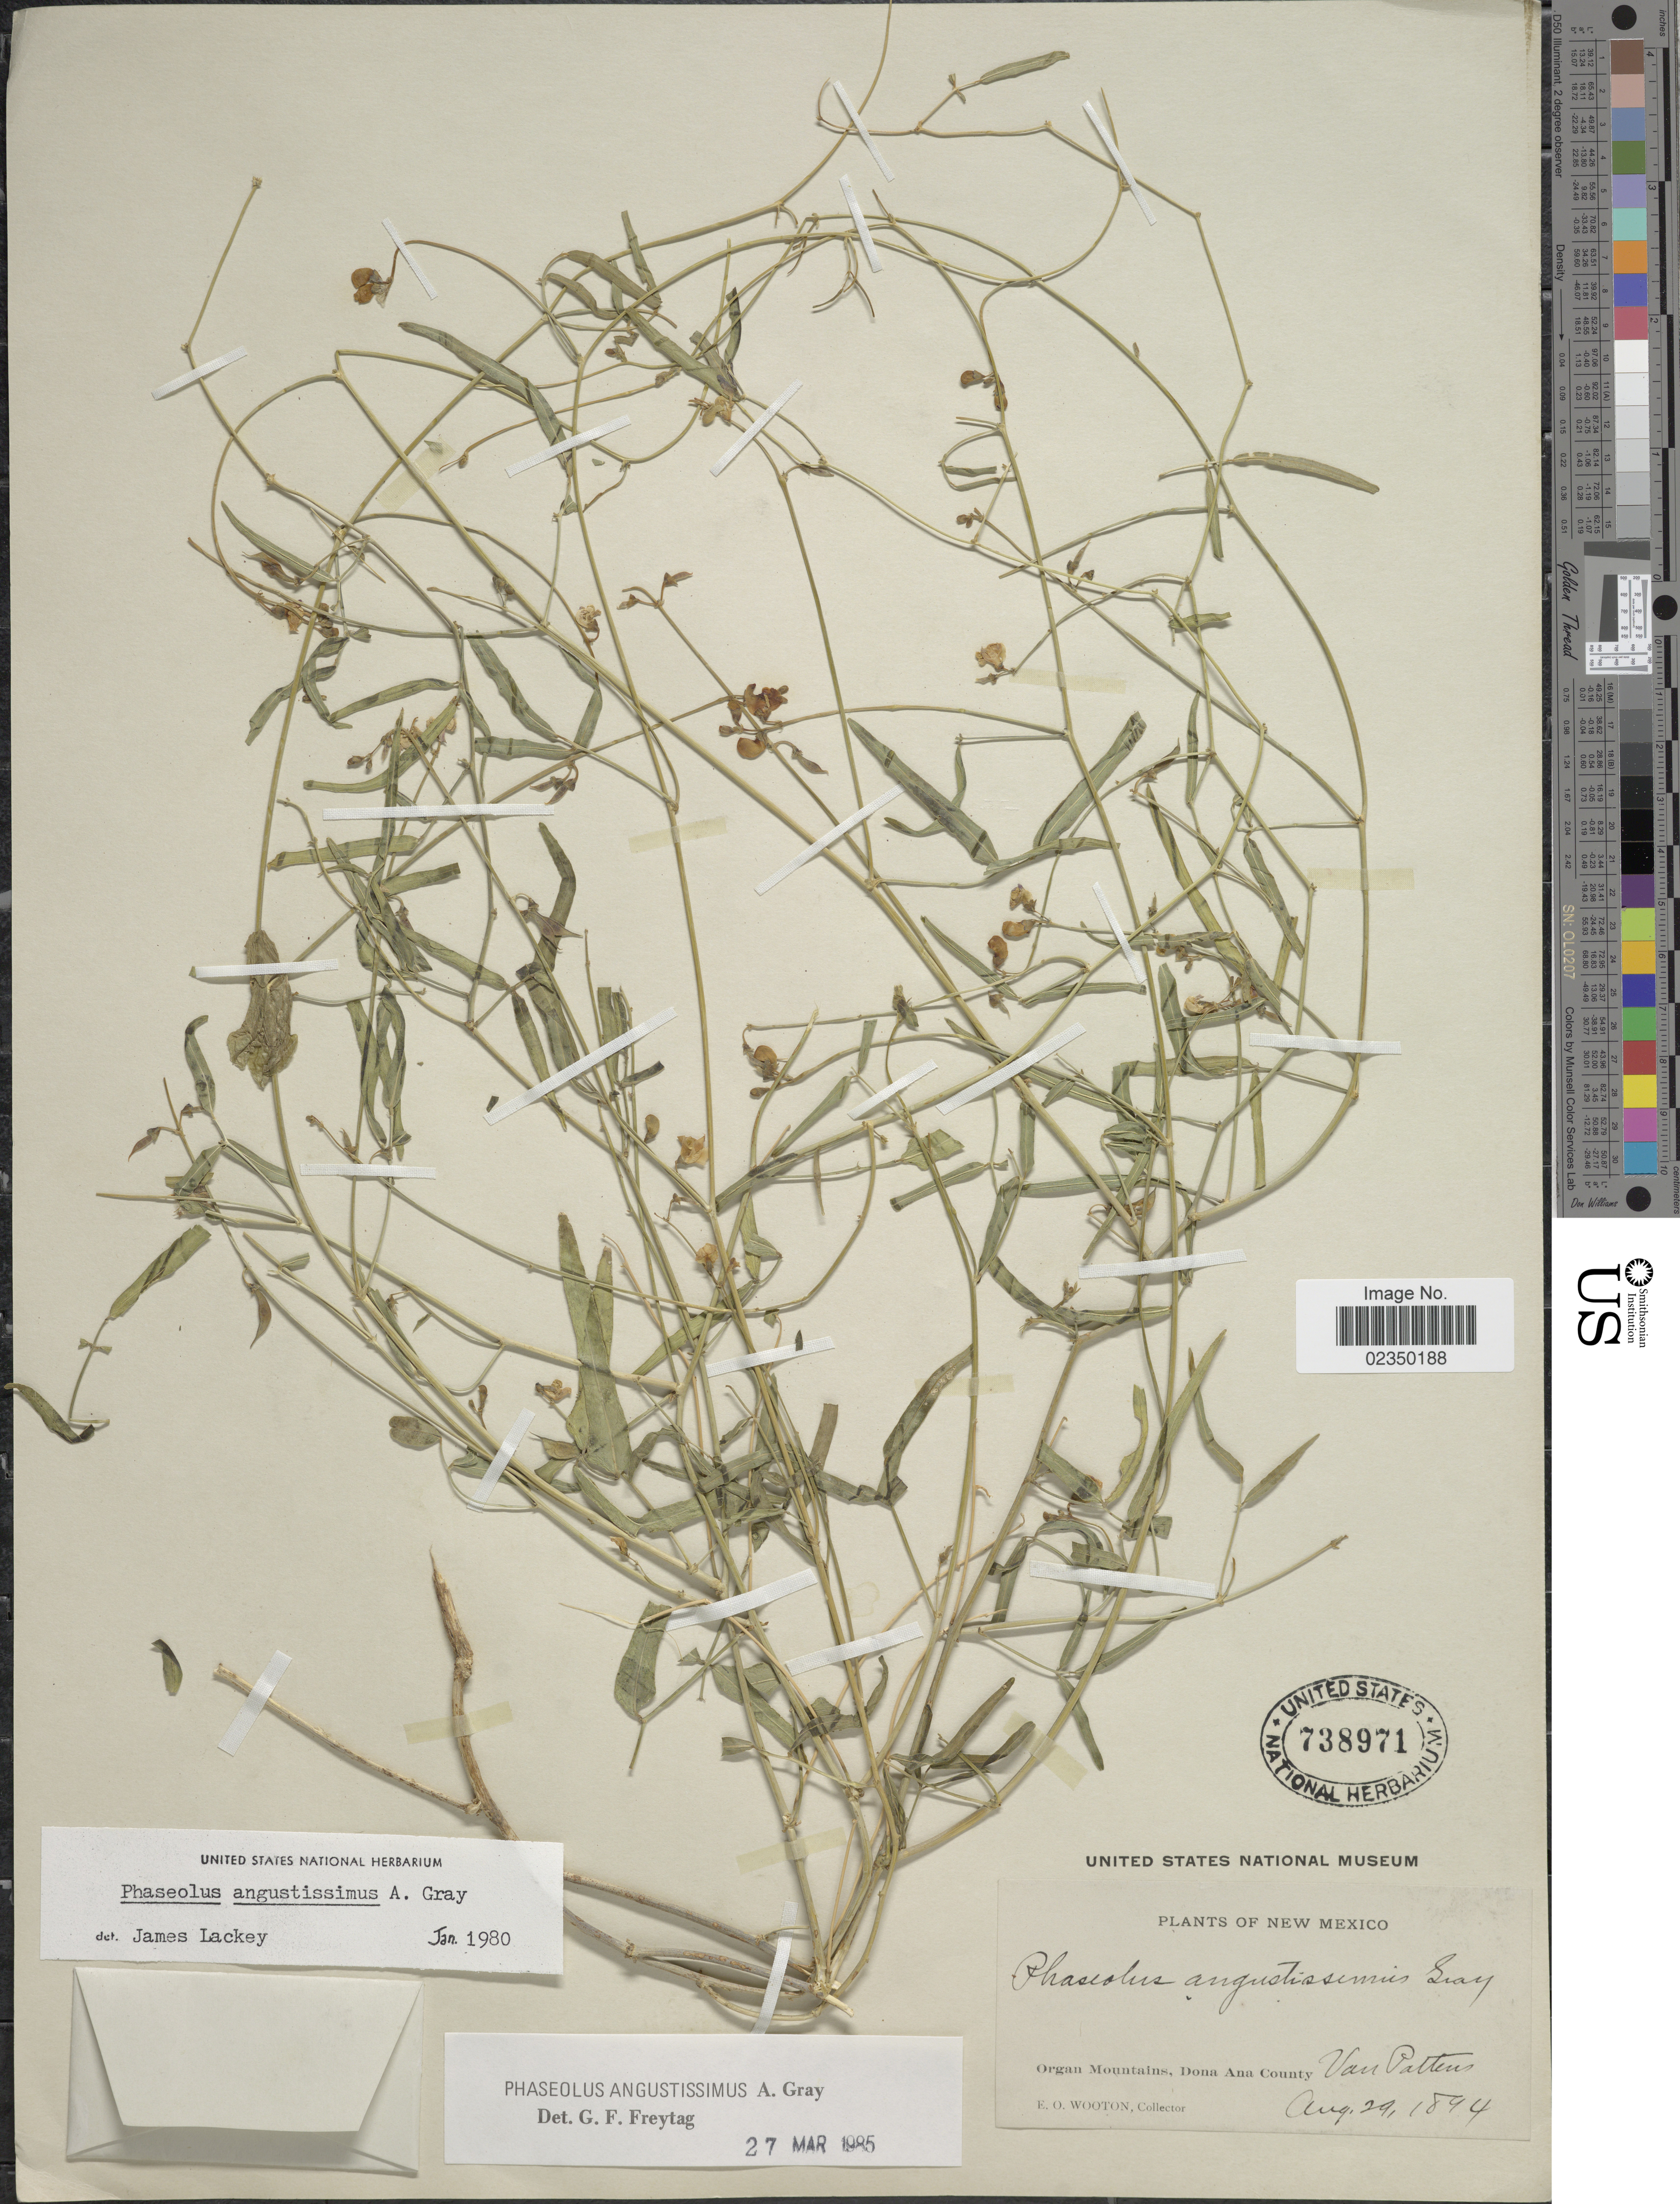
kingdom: Plantae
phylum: Tracheophyta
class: Magnoliopsida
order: Fabales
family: Fabaceae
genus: Phaseolus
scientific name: Phaseolus angustissimus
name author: A. Gray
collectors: E. O. Wooton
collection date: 1894-08-29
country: United States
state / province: New Mexico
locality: Organ Mountains, Dona Ana County, Van Pattens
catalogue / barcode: US 738971